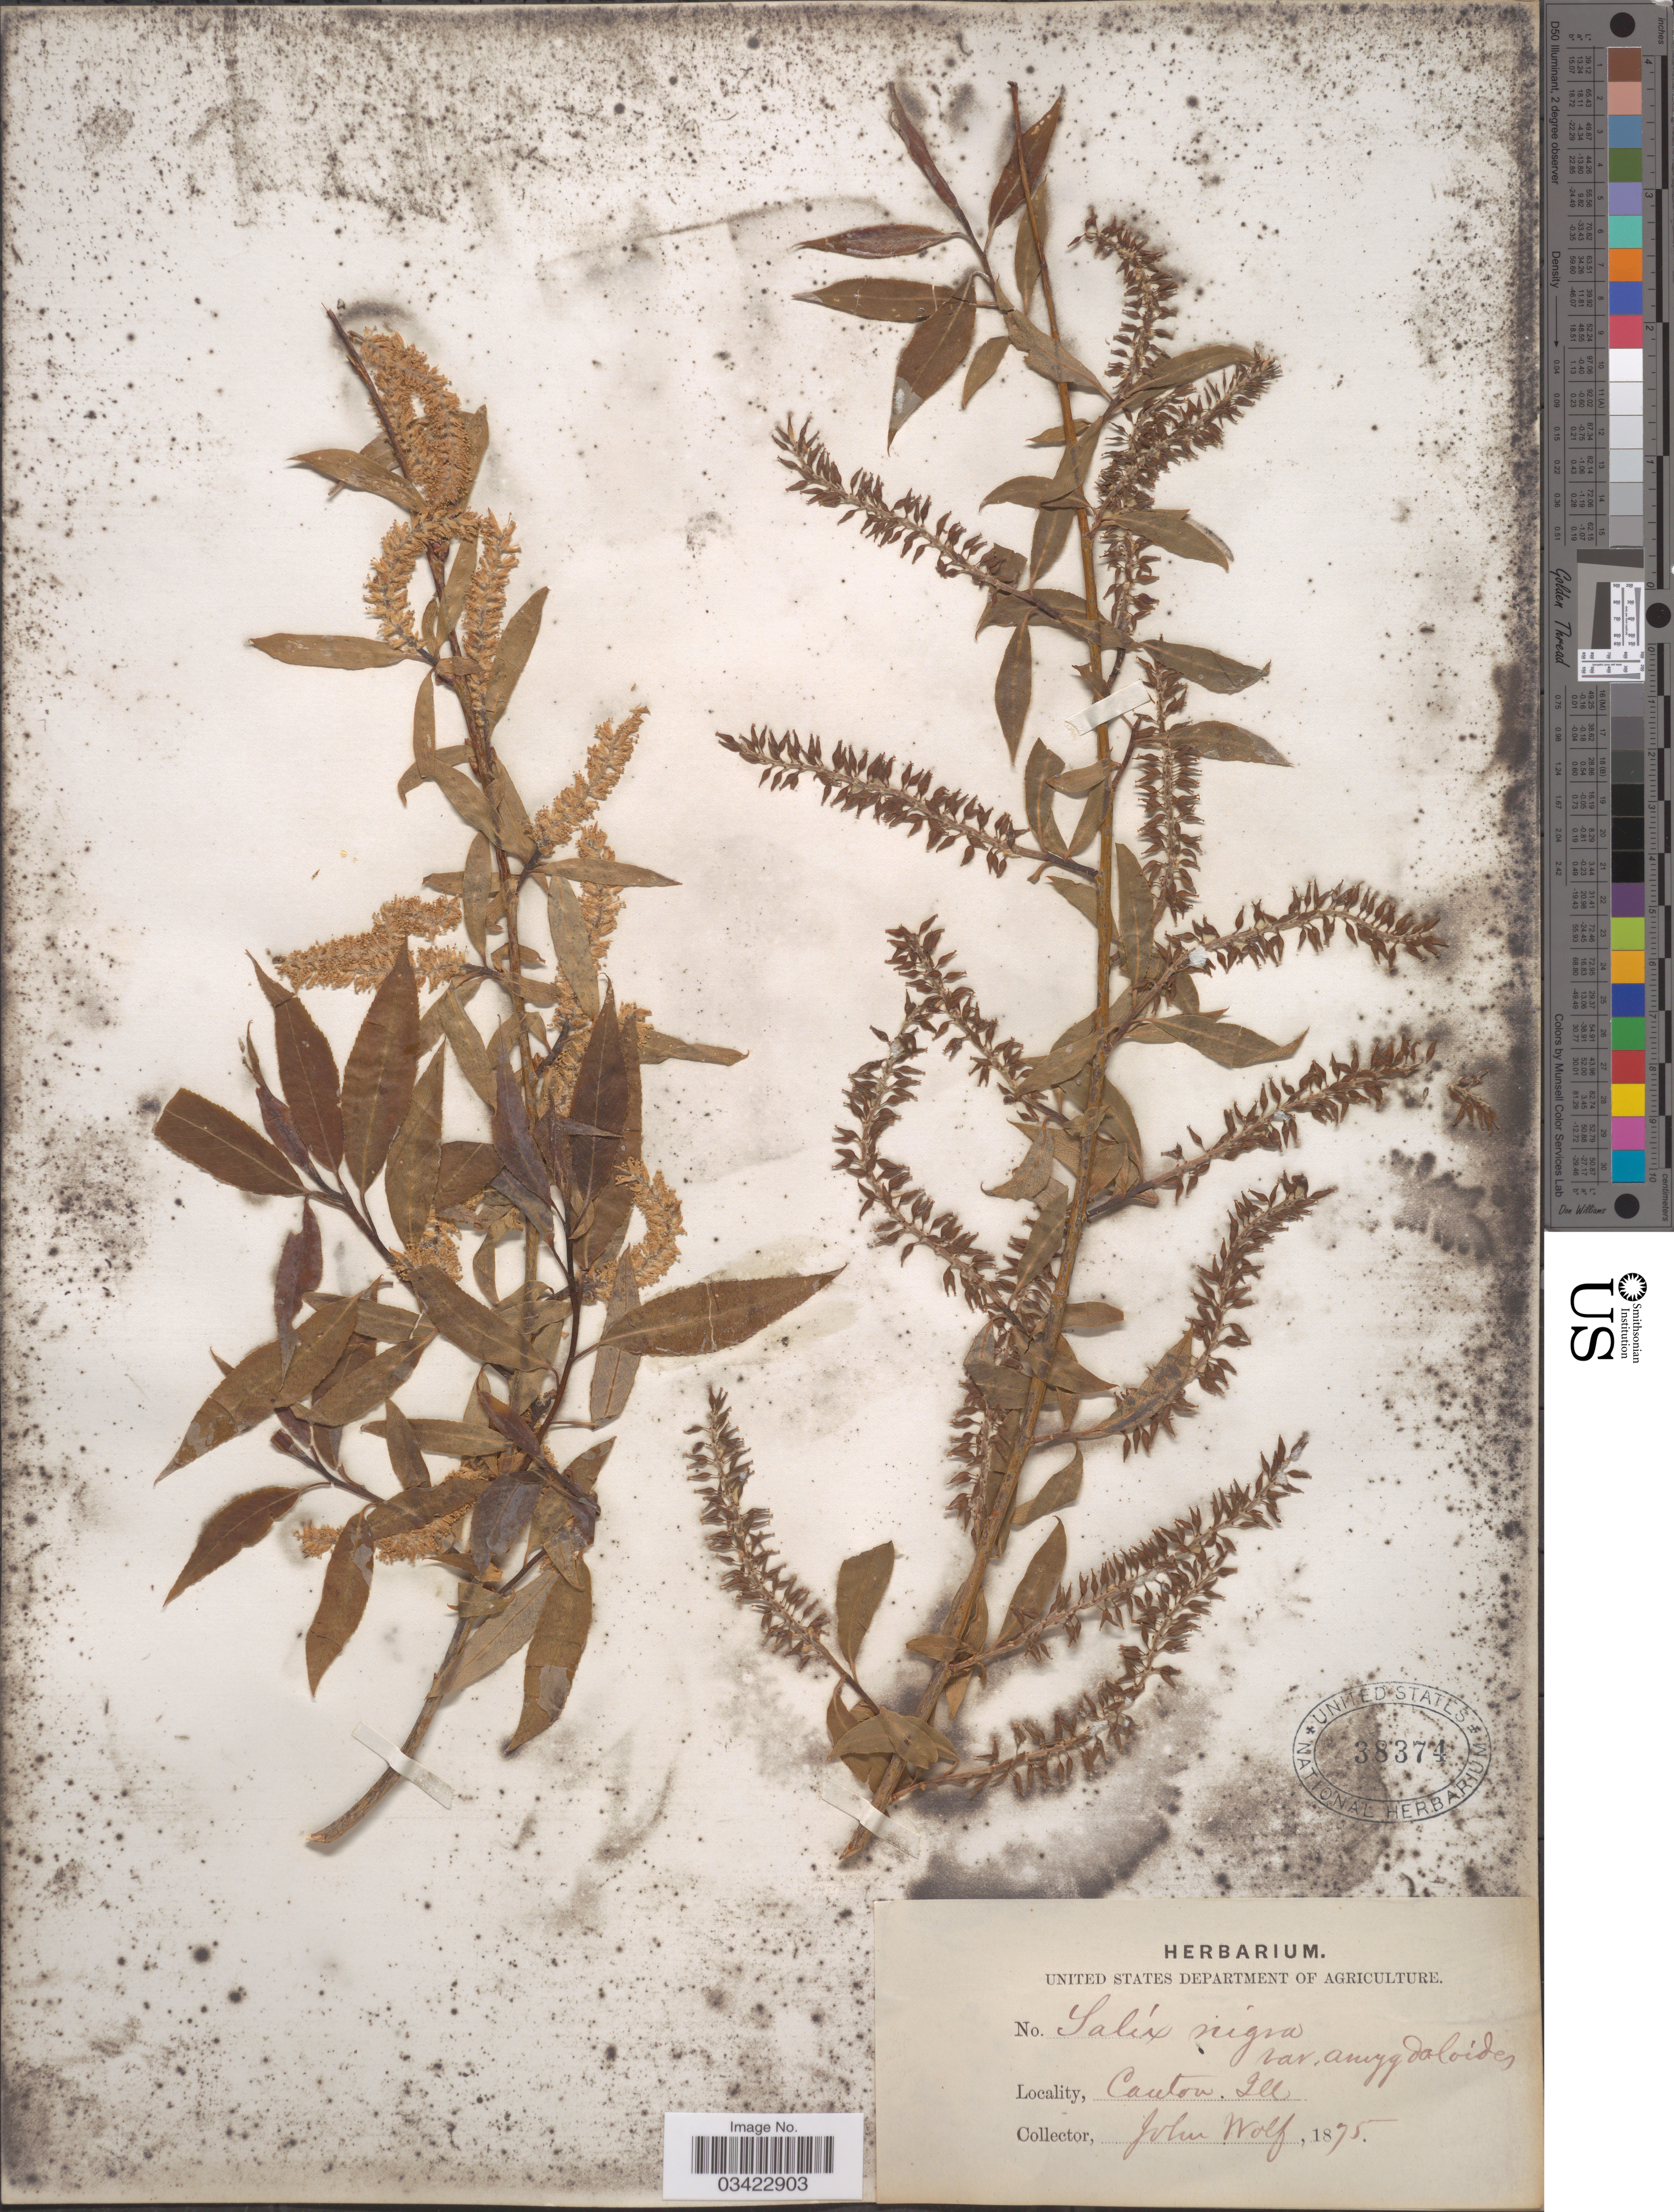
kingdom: Plantae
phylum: Tracheophyta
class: Magnoliopsida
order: Malpighiales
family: Salicaceae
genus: Salix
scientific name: Salix amygdaloides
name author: Andersson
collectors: J. Wolf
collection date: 1875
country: United States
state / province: Illinois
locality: Canton.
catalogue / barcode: US 38374